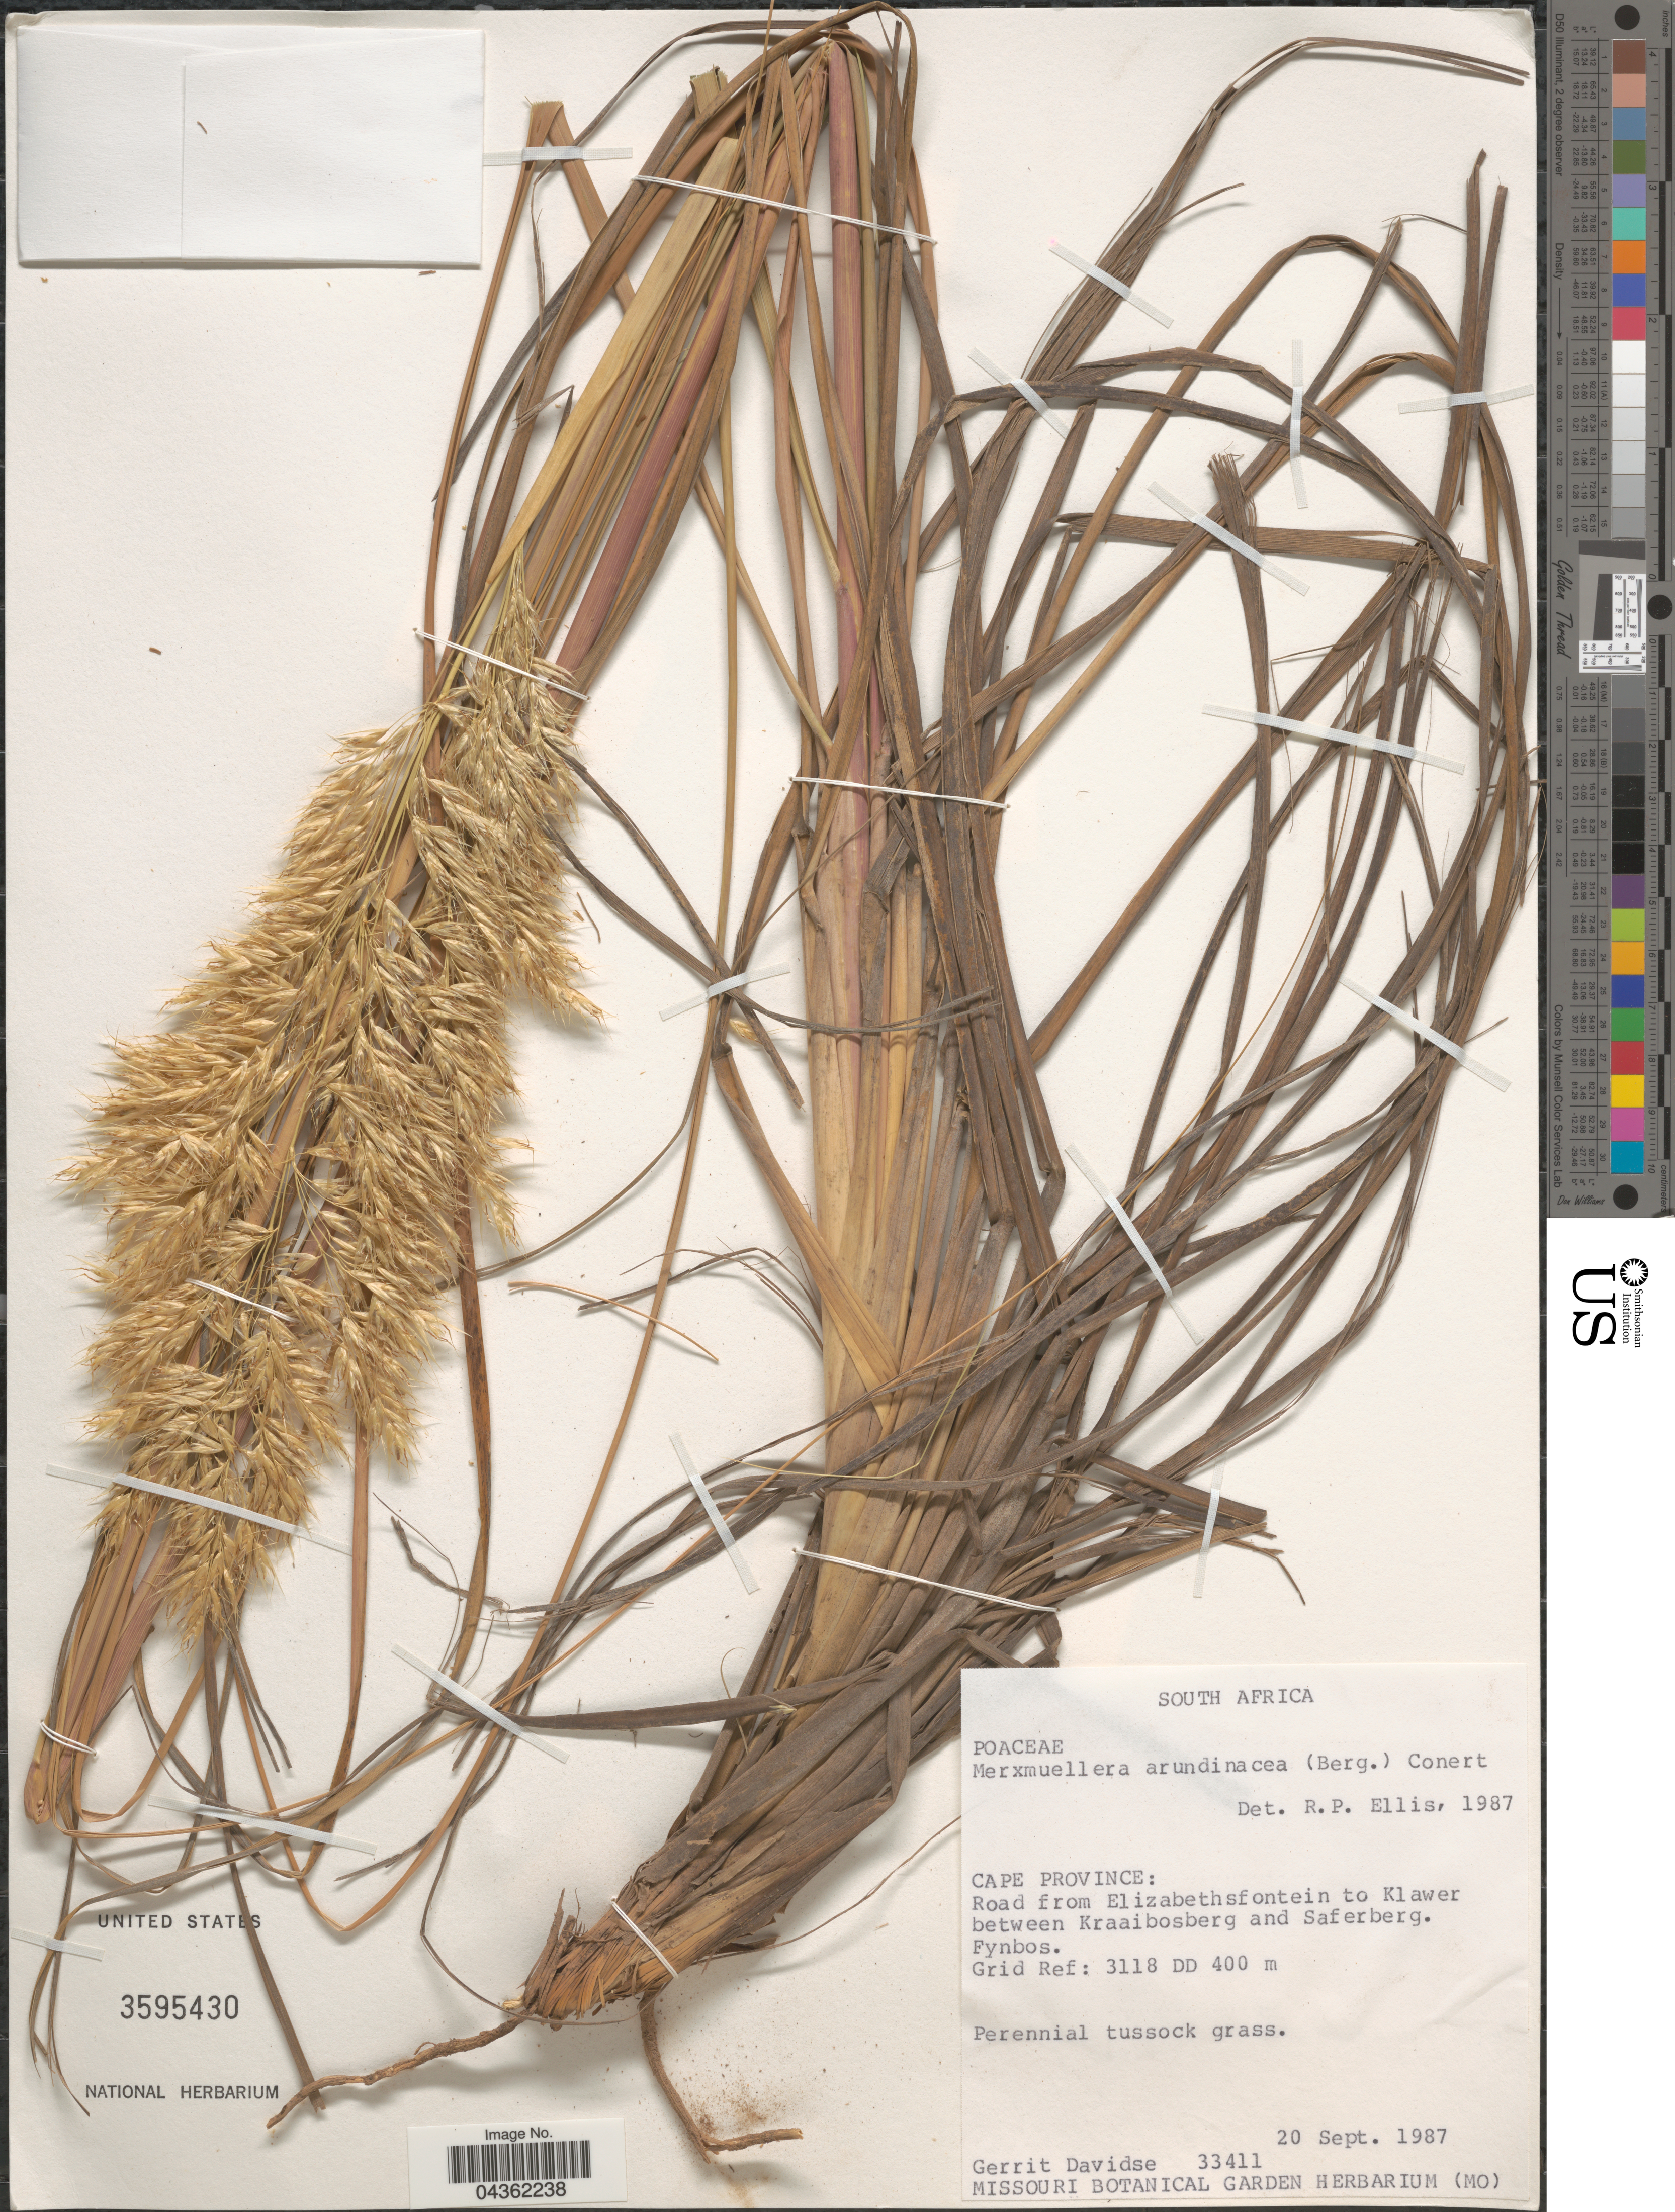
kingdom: Plantae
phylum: Tracheophyta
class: Liliopsida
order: Poales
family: Poaceae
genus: Capeochloa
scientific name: Capeochloa arundinacea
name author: (P.J. Bergius) N.P. Barker & H.P. Linder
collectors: G. Davidse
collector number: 33411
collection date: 1987-09-20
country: South Africa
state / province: Western Cape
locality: Road from Elizabethsfontein to Klawer between Kraaibosberg and Saferberg. Fynbos. Grid Ref: 3118 DD.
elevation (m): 400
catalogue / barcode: US 3595430